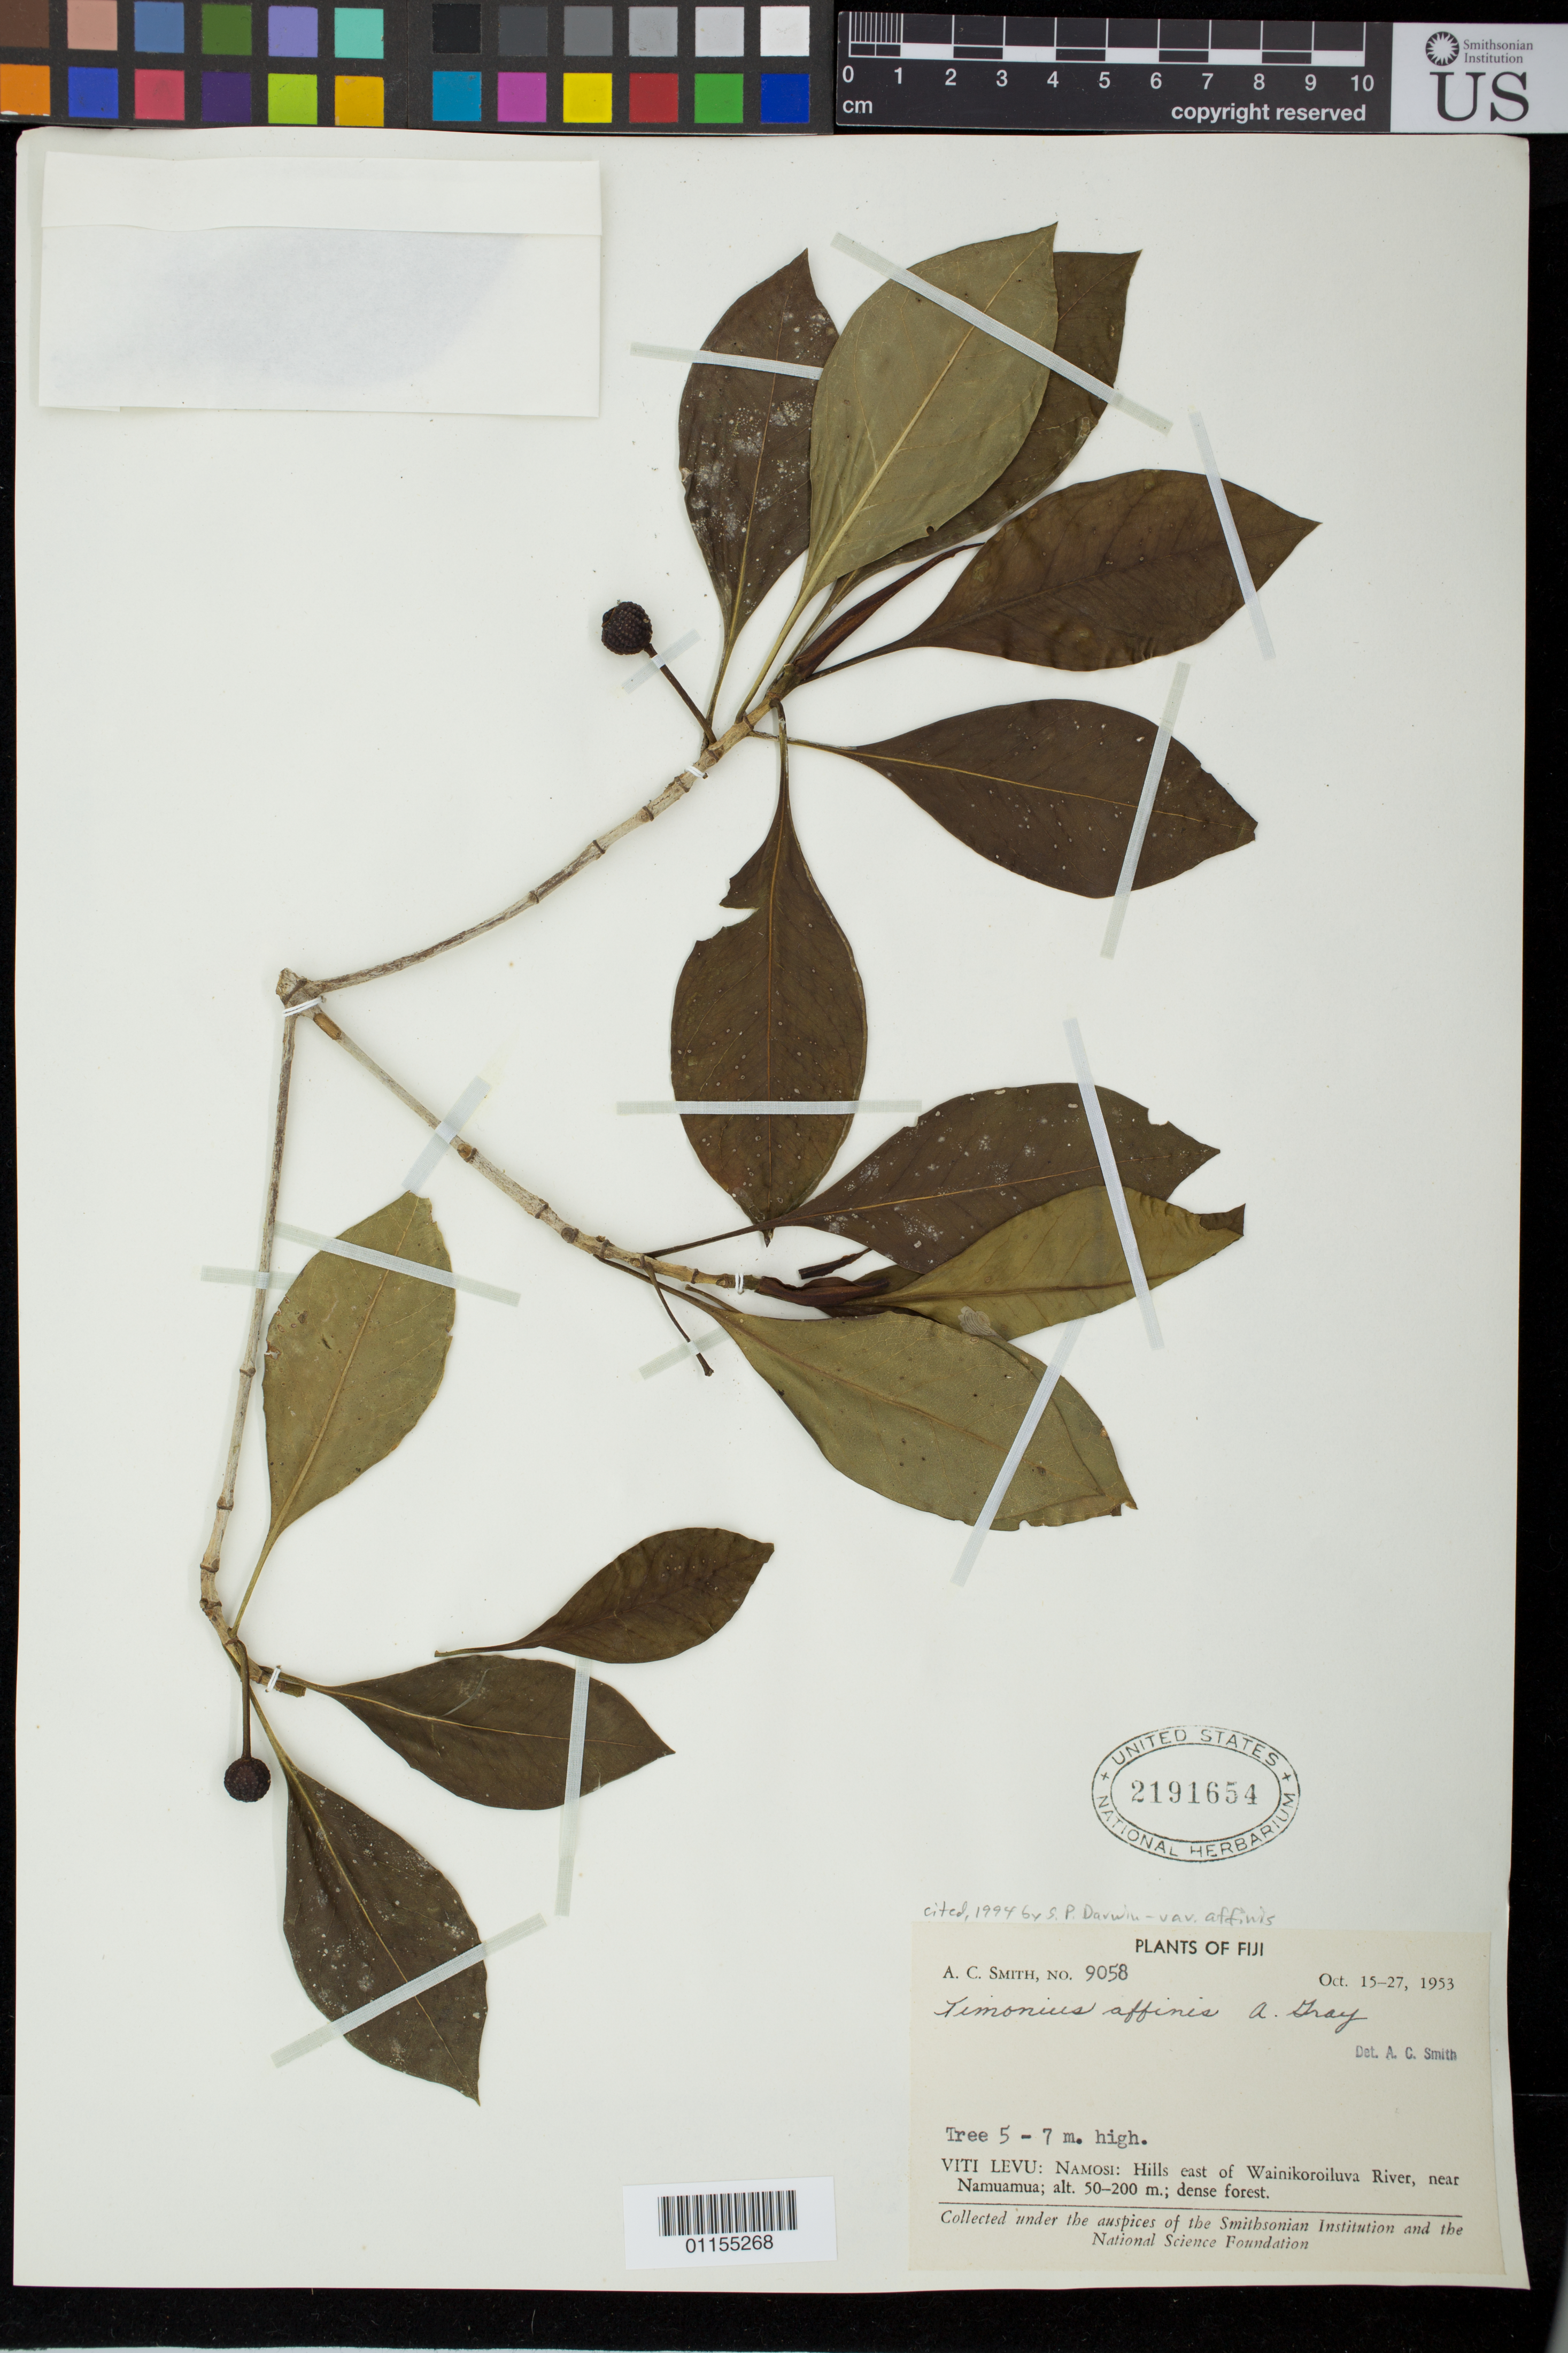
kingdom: Plantae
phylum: Tracheophyta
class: Magnoliopsida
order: Gentianales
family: Rubiaceae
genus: Abbottia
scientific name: Abbottia affinis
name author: (A. Gray) S.P. Darwin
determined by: Chavez, J. G.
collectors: A. C. Smith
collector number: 9058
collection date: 1953-10-15/1953-10-27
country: Fiji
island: Viti Levu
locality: Namosi: Hills E of Wainikoroiluva River, near Namuamua.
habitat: Dense forest.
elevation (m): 50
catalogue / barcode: US 2191654